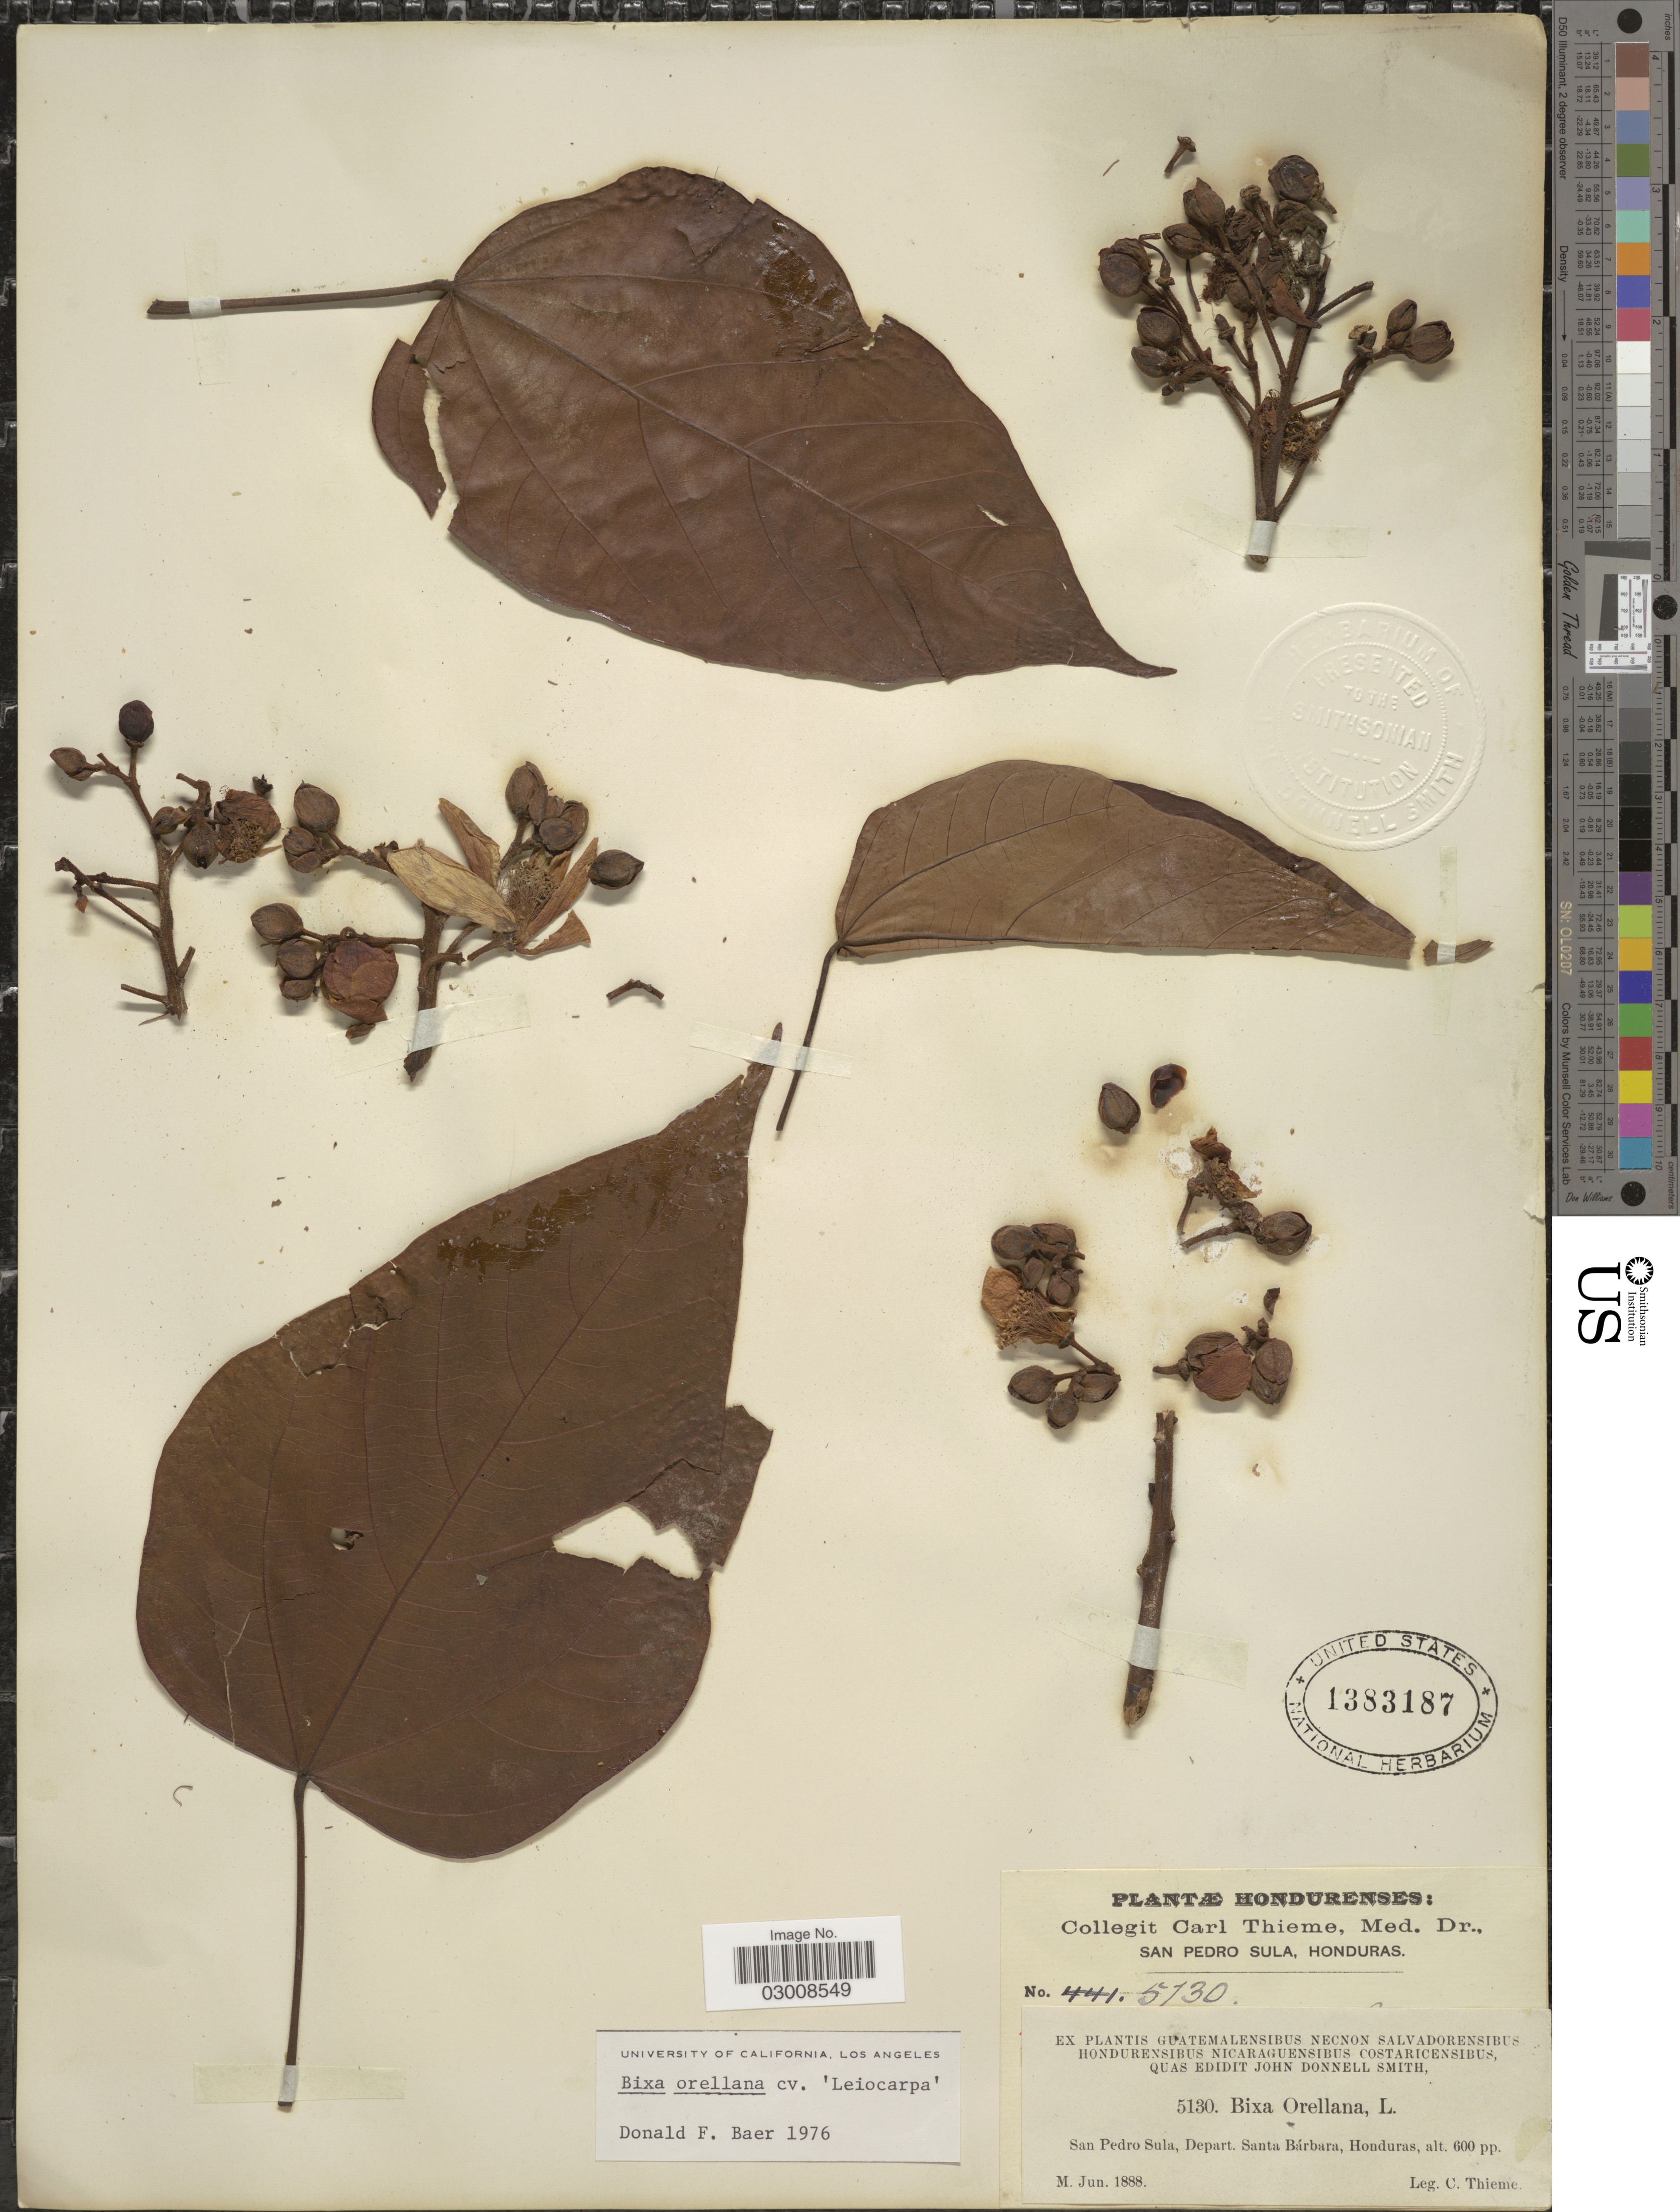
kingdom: Plantae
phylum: Tracheophyta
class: Magnoliopsida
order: Malvales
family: Bixaceae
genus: Bixa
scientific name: Bixa orellana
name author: L.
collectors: C. Thieme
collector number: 5130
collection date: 1888-06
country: Honduras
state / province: Santa Bárbara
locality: San Pedro Sula, Depart. Santa Bárbara.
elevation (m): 183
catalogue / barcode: US 1383187